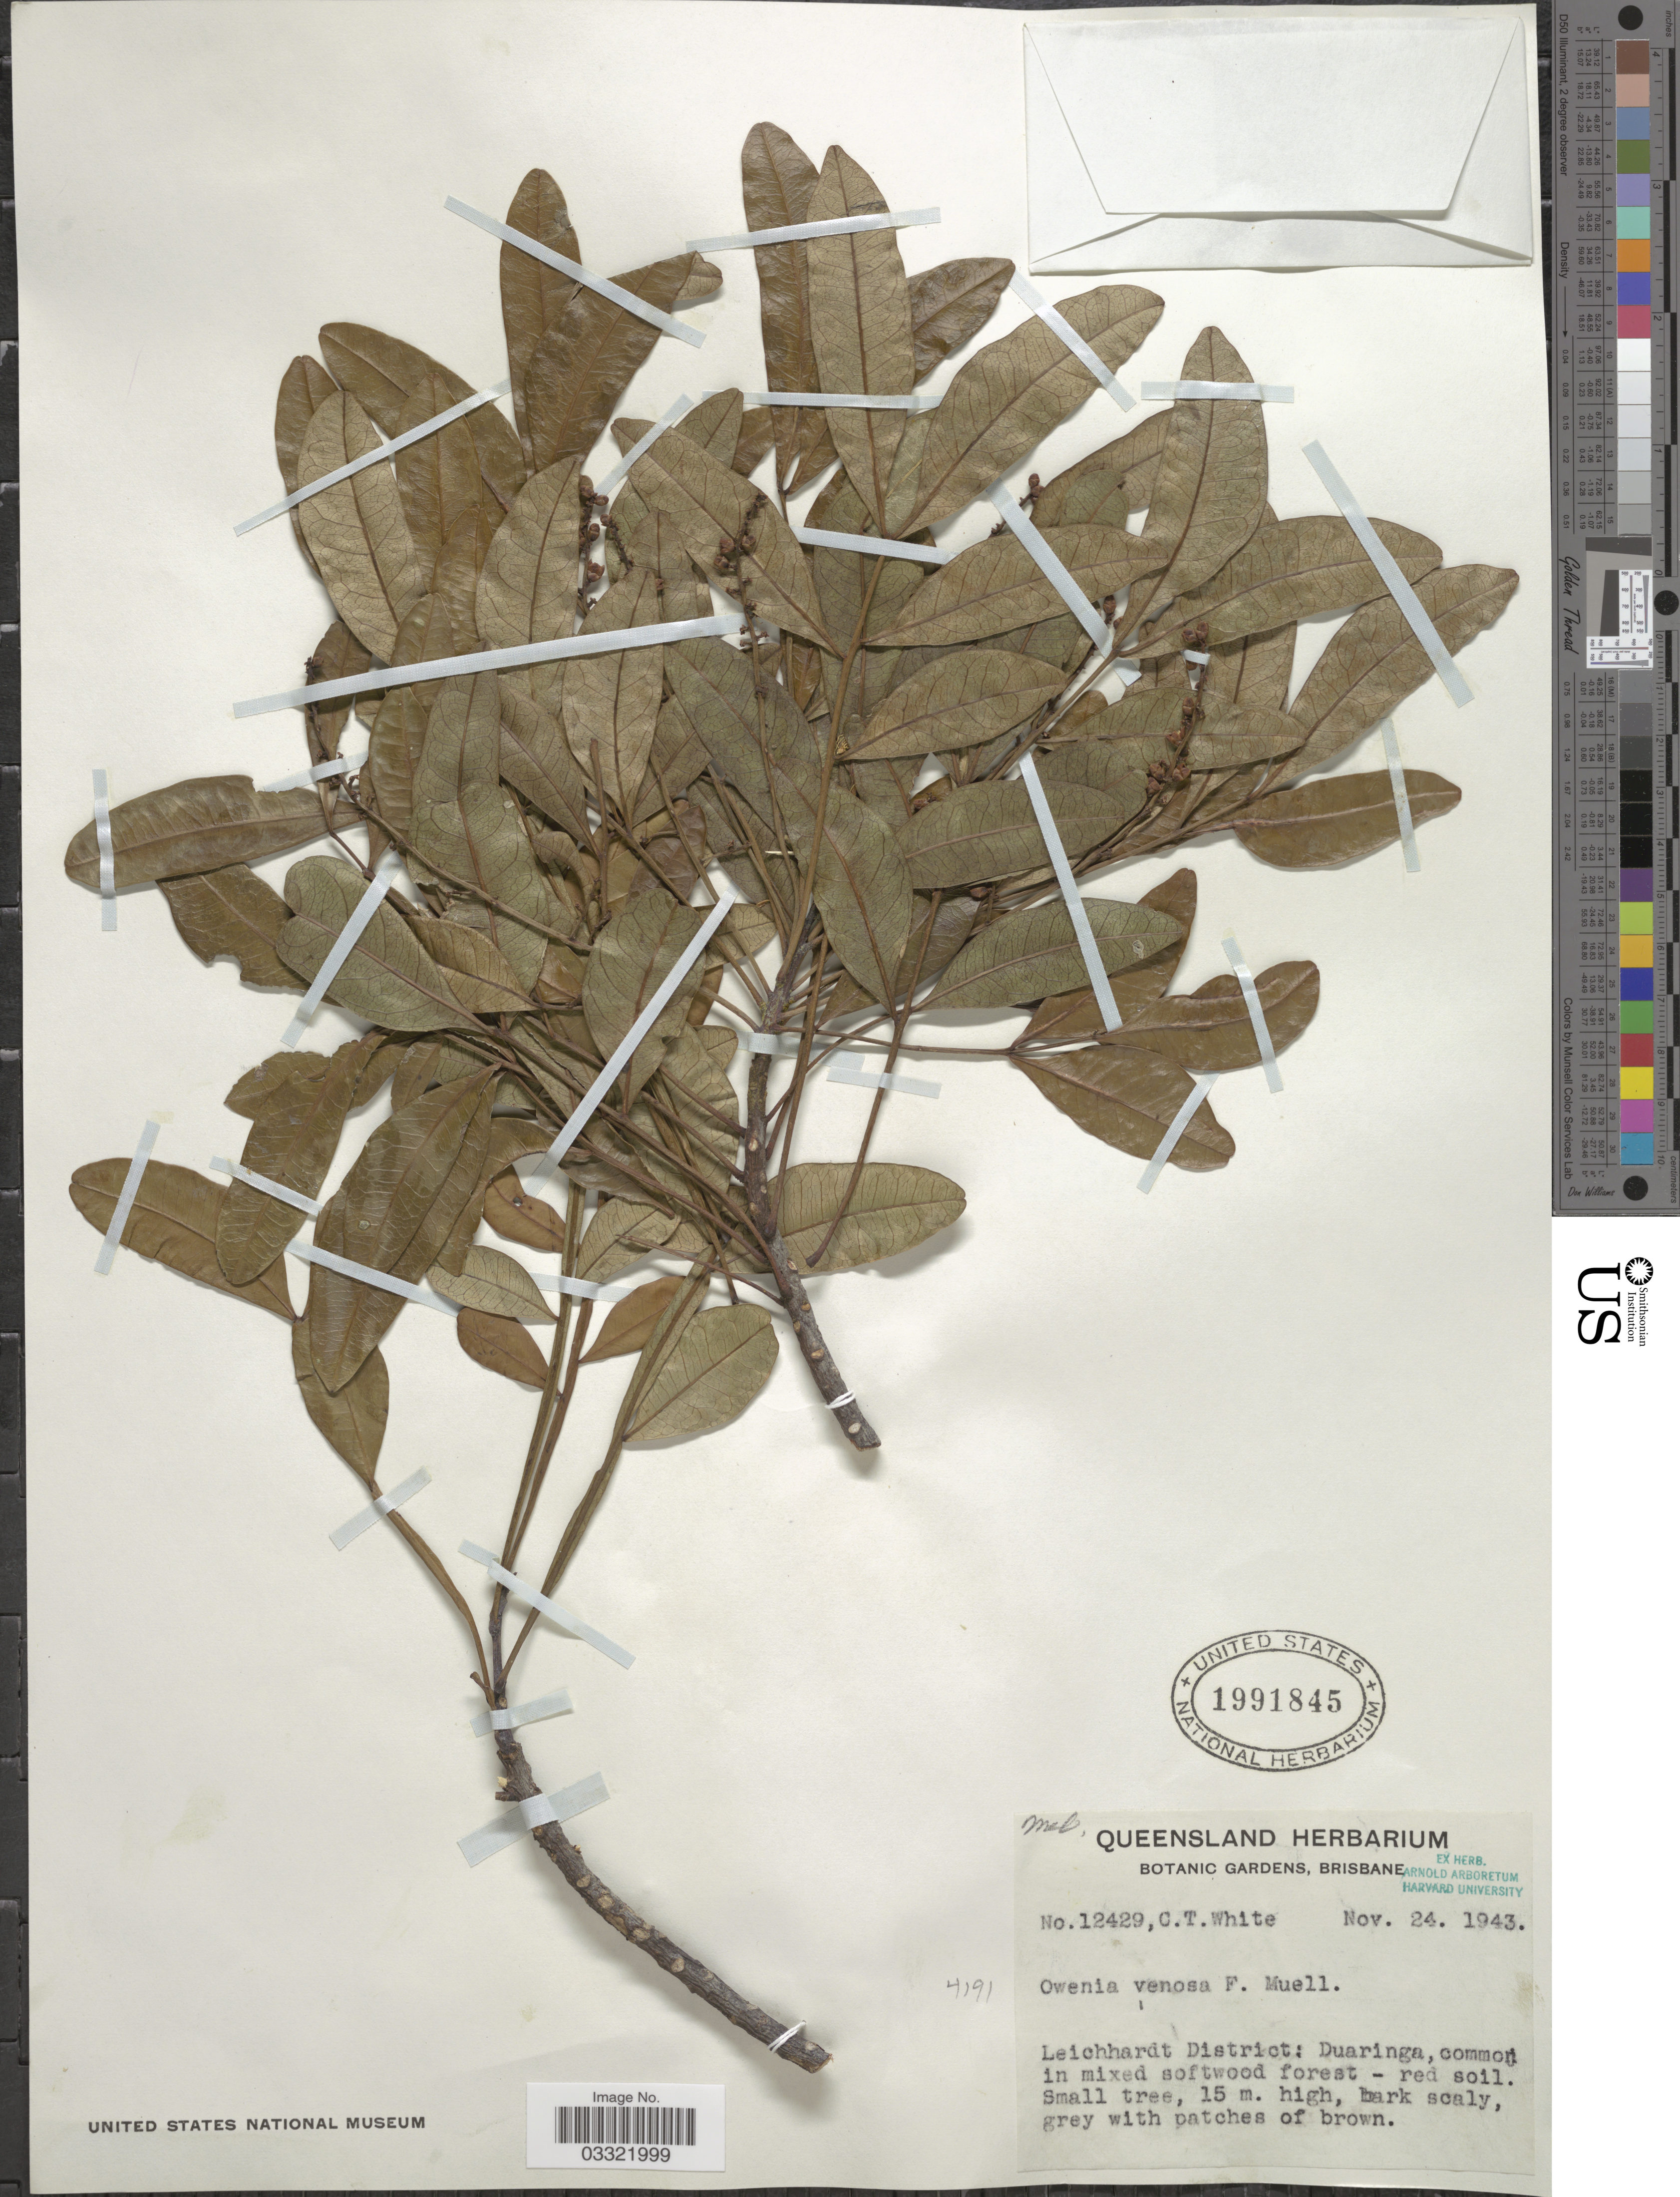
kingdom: Plantae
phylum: Tracheophyta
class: Magnoliopsida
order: Sapindales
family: Meliaceae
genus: Owenia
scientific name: Owenia venosa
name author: F. Muell.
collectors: C. T. White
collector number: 12429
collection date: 1943-11-24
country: Australia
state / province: Queensland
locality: Leichhardt District: Duaringa.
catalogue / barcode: US 1991845